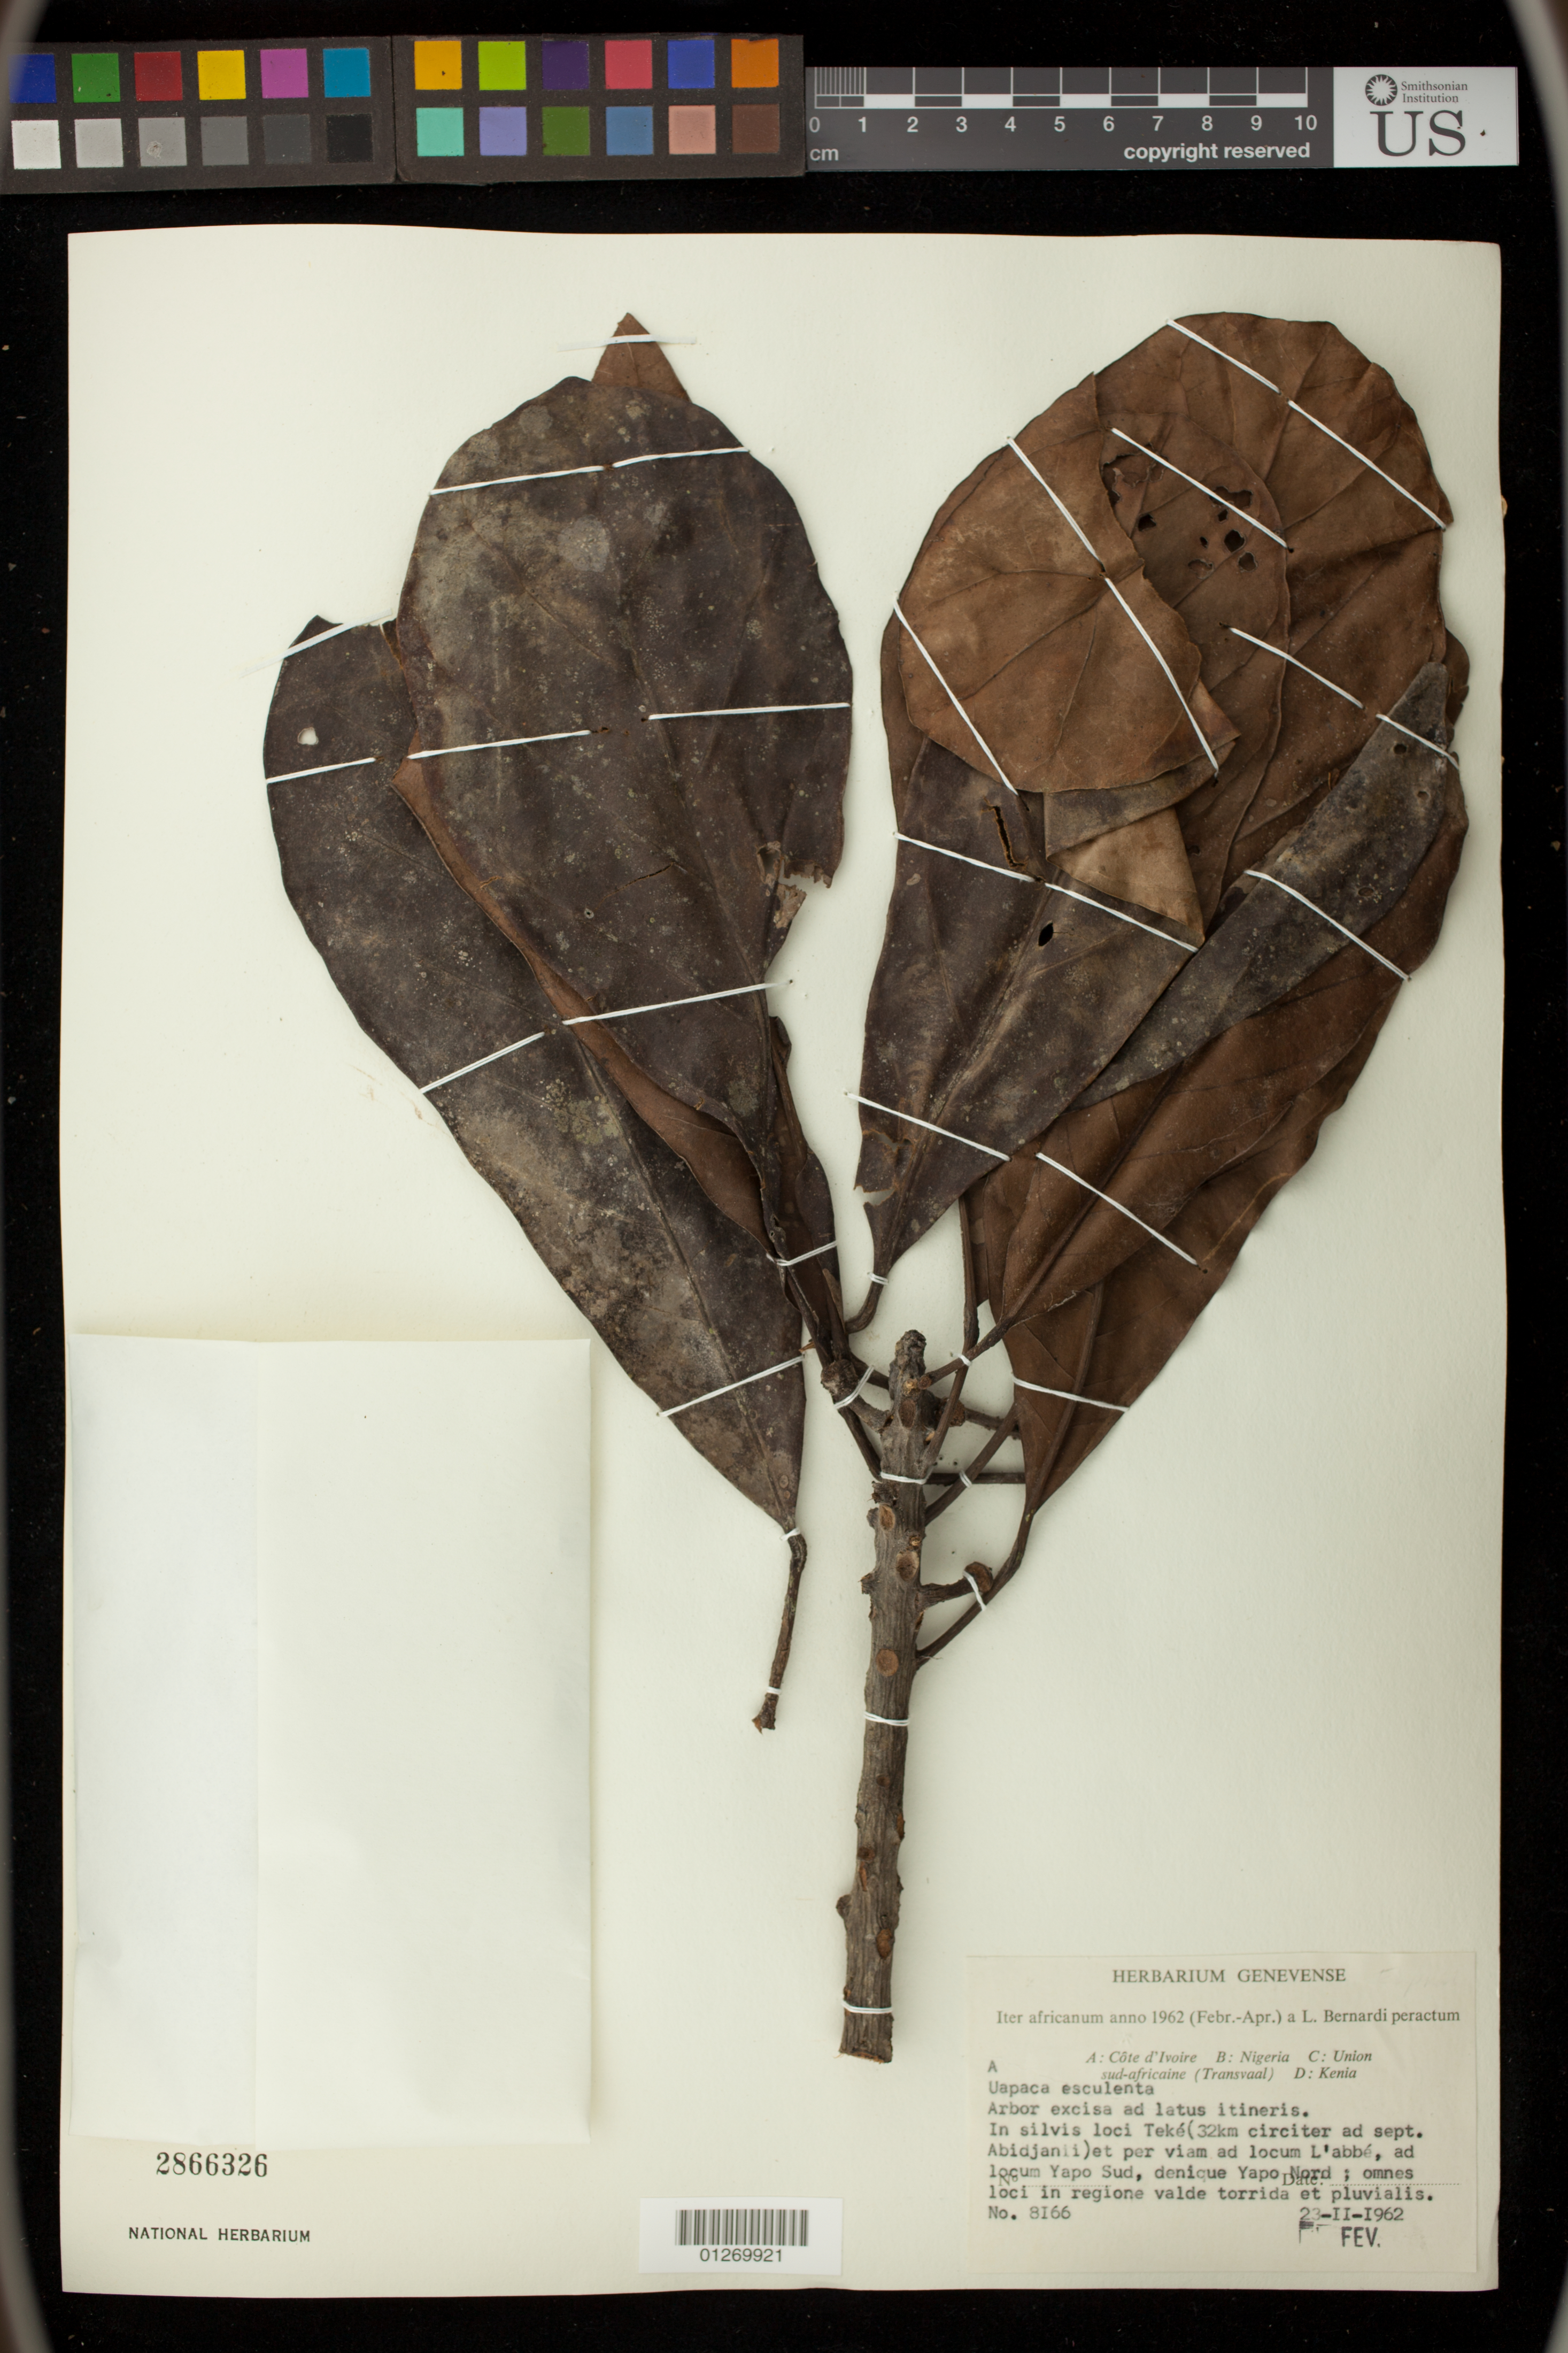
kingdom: Plantae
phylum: Tracheophyta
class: Magnoliopsida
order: Malpighiales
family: Phyllanthaceae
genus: Uapaca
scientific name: Uapaca esculenta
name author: A. Chev. ex Aubrév. & Leandri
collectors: L. Bernardi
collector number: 8166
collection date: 1962-02-23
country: Ivory Coast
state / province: Lagunes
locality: In silvis loci Teke (32 km circiter ad sept. Abidjanii) et par viam ad locum L'abbe, ad locum Yapo Sud, denique Yapo Nord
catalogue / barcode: US 2866326